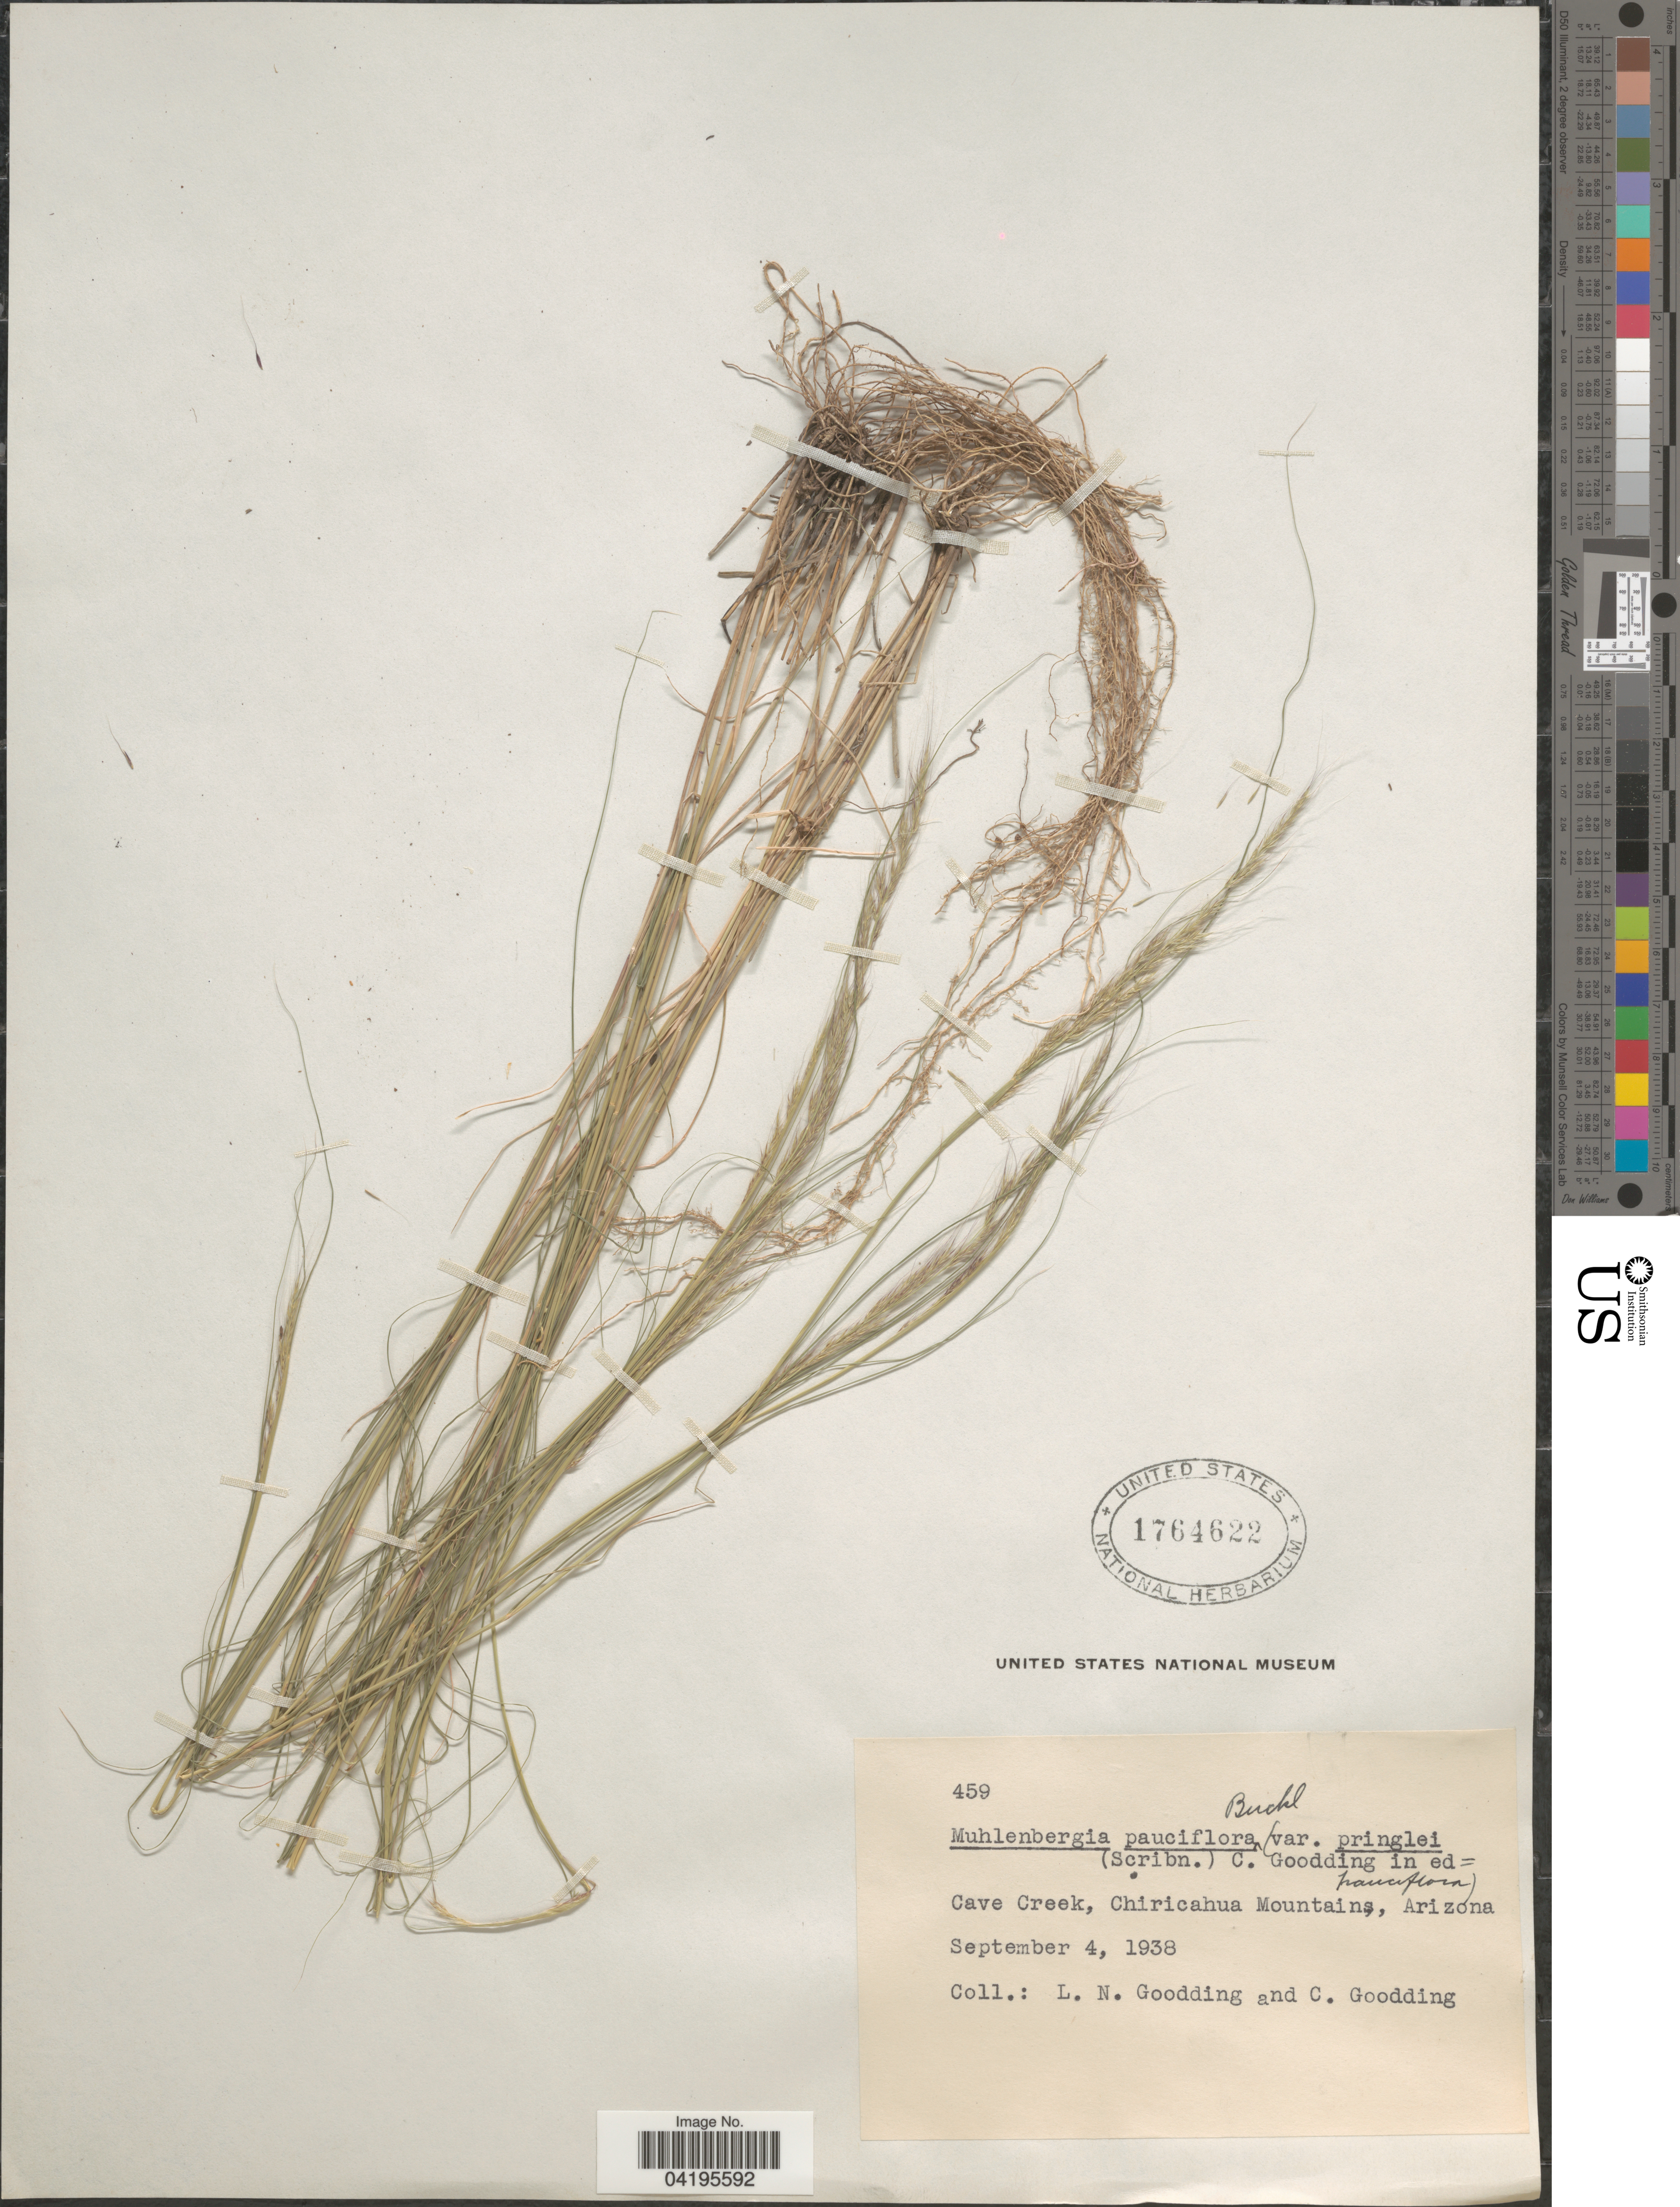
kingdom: Plantae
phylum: Tracheophyta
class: Liliopsida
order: Poales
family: Poaceae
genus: Muhlenbergia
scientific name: Muhlenbergia pauciflora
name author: Buckley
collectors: L. N. Goodding & C. Goodding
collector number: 459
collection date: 1938-09-04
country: United States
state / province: Arizona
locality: Cave Creek, Chiricahua Mountains.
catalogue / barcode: US 1764622